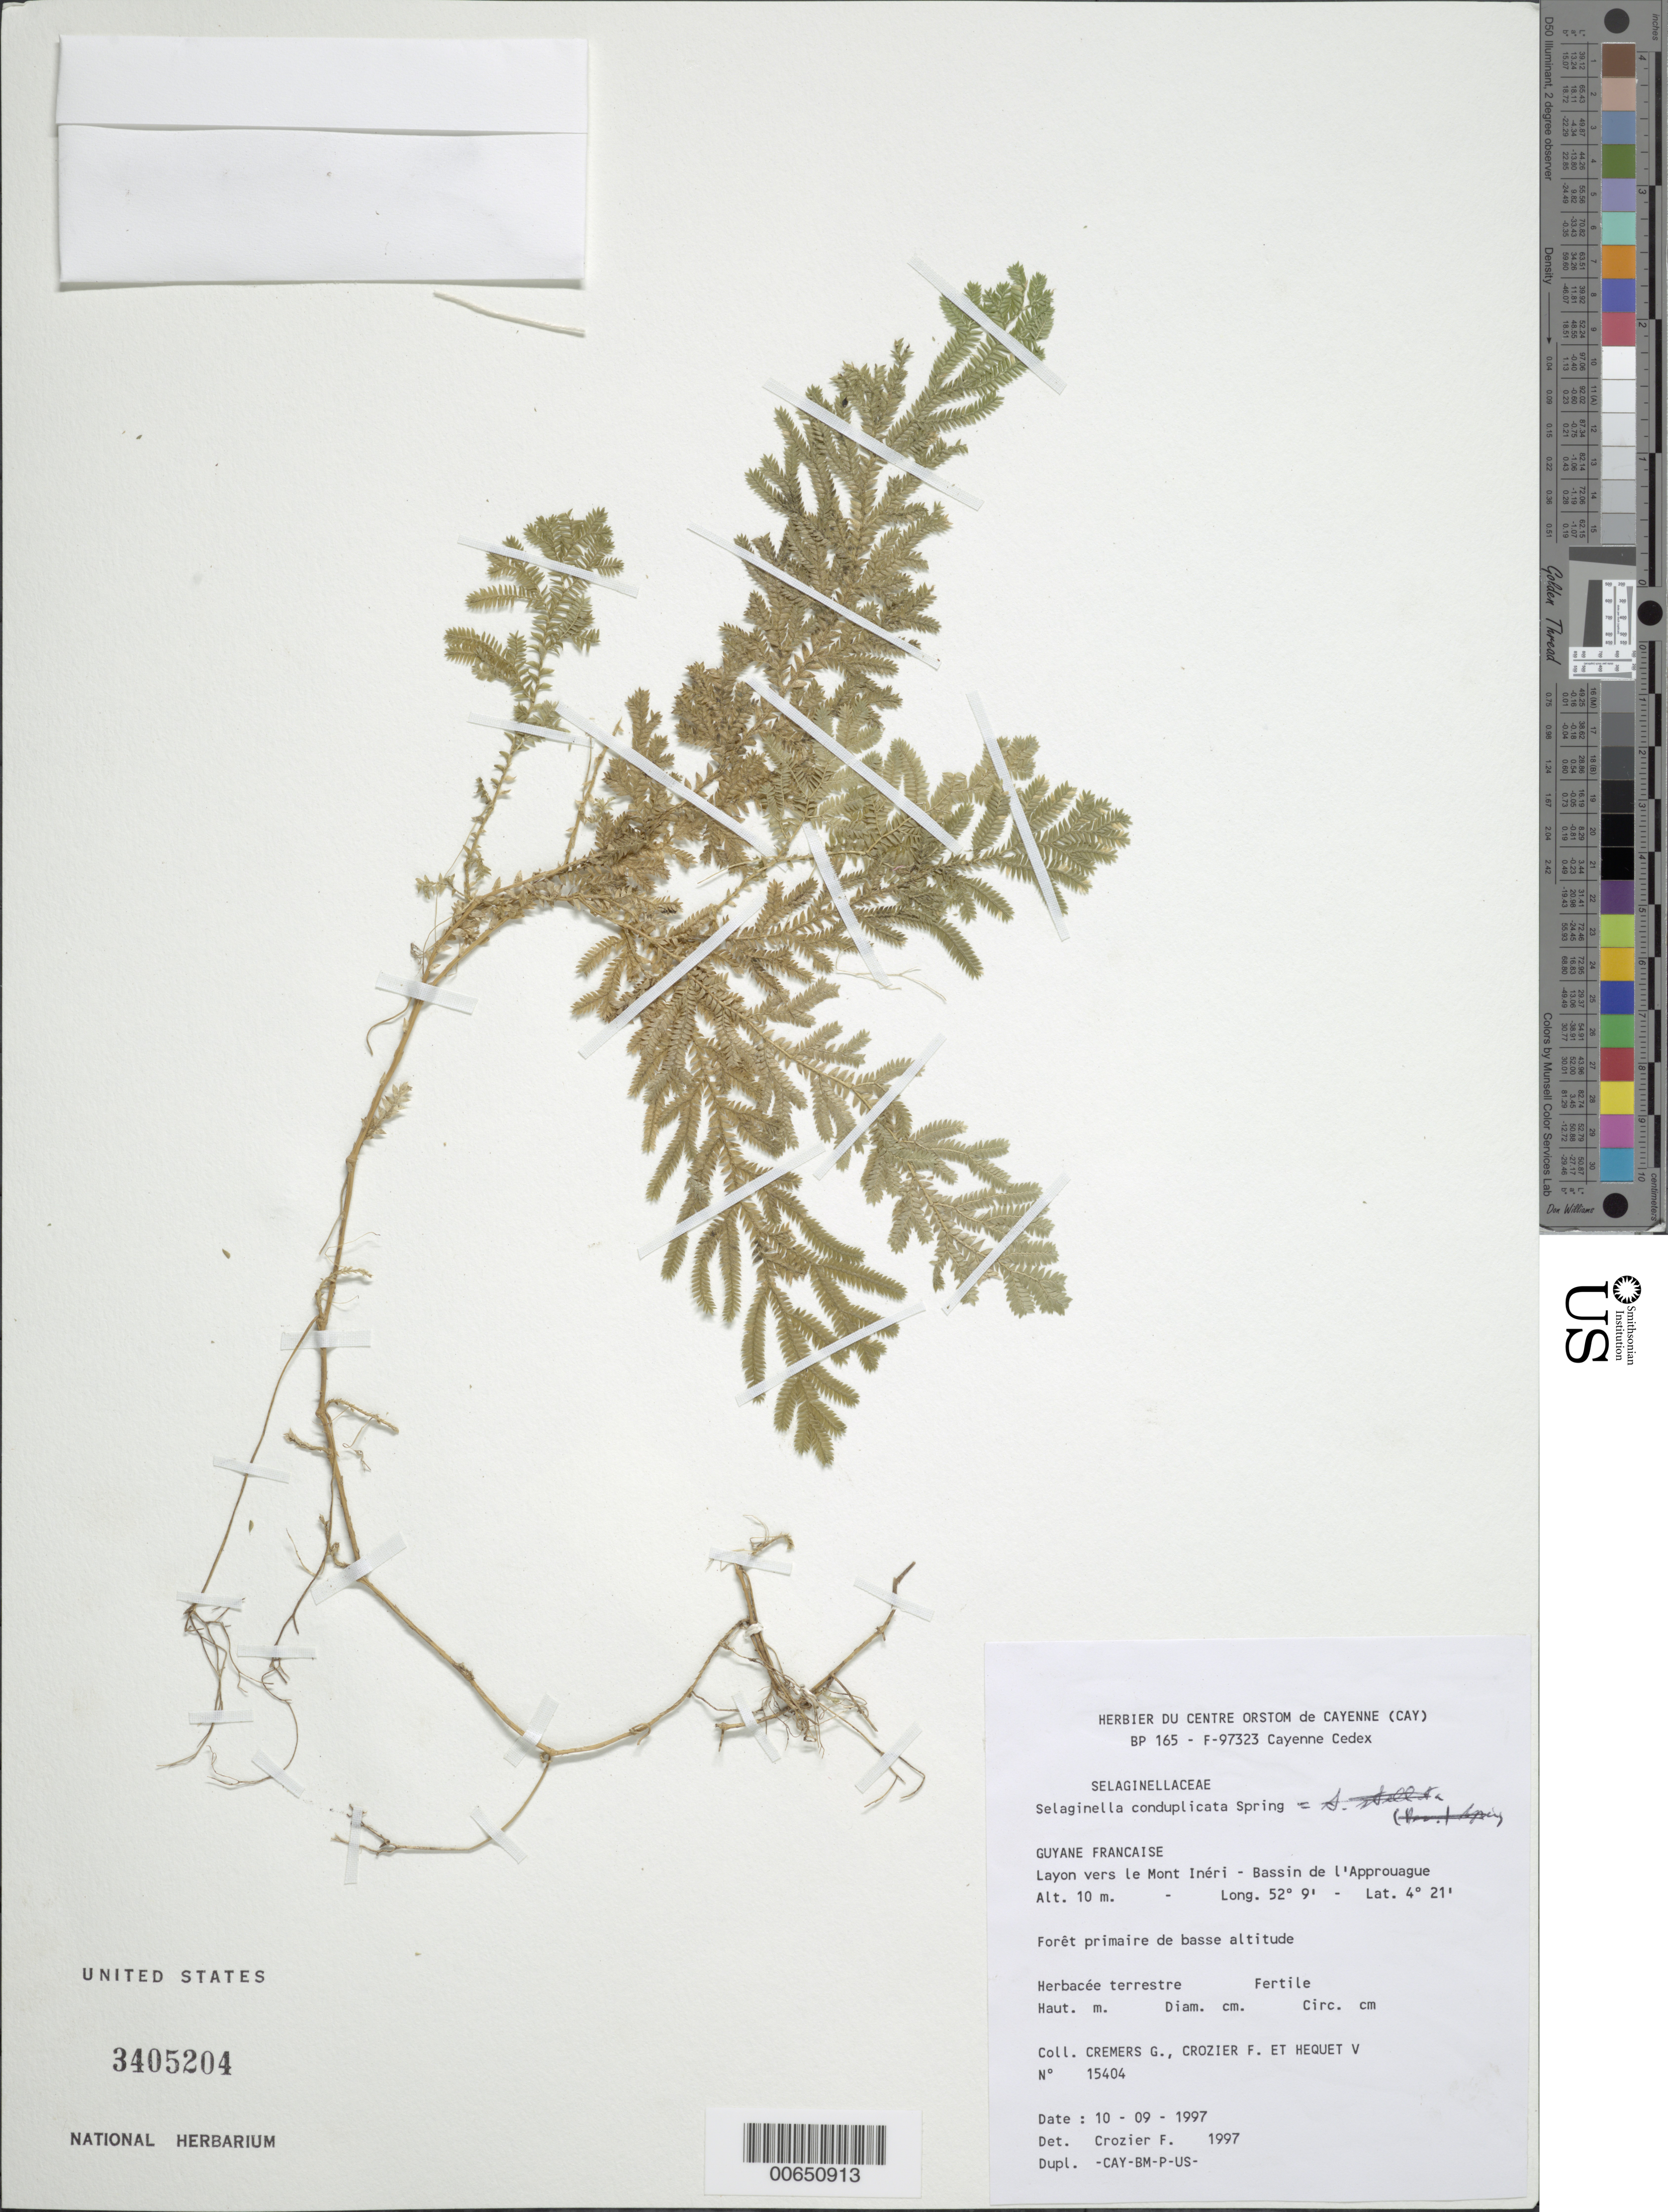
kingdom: Plantae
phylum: Tracheophyta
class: Lycopodiopsida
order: Selaginellales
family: Selaginellaceae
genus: Selaginella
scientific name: Selaginella conduplicata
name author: Spring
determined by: Crozier, F.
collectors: G. Cremers, F. Crozier & V. Hequet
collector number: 15404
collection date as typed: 10-Sep-97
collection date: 1997-09-10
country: French Guiana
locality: Mont Inéri, Bassin de l'Approuague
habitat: Foret primaire de basse altitude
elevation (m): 10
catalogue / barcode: US 3405204